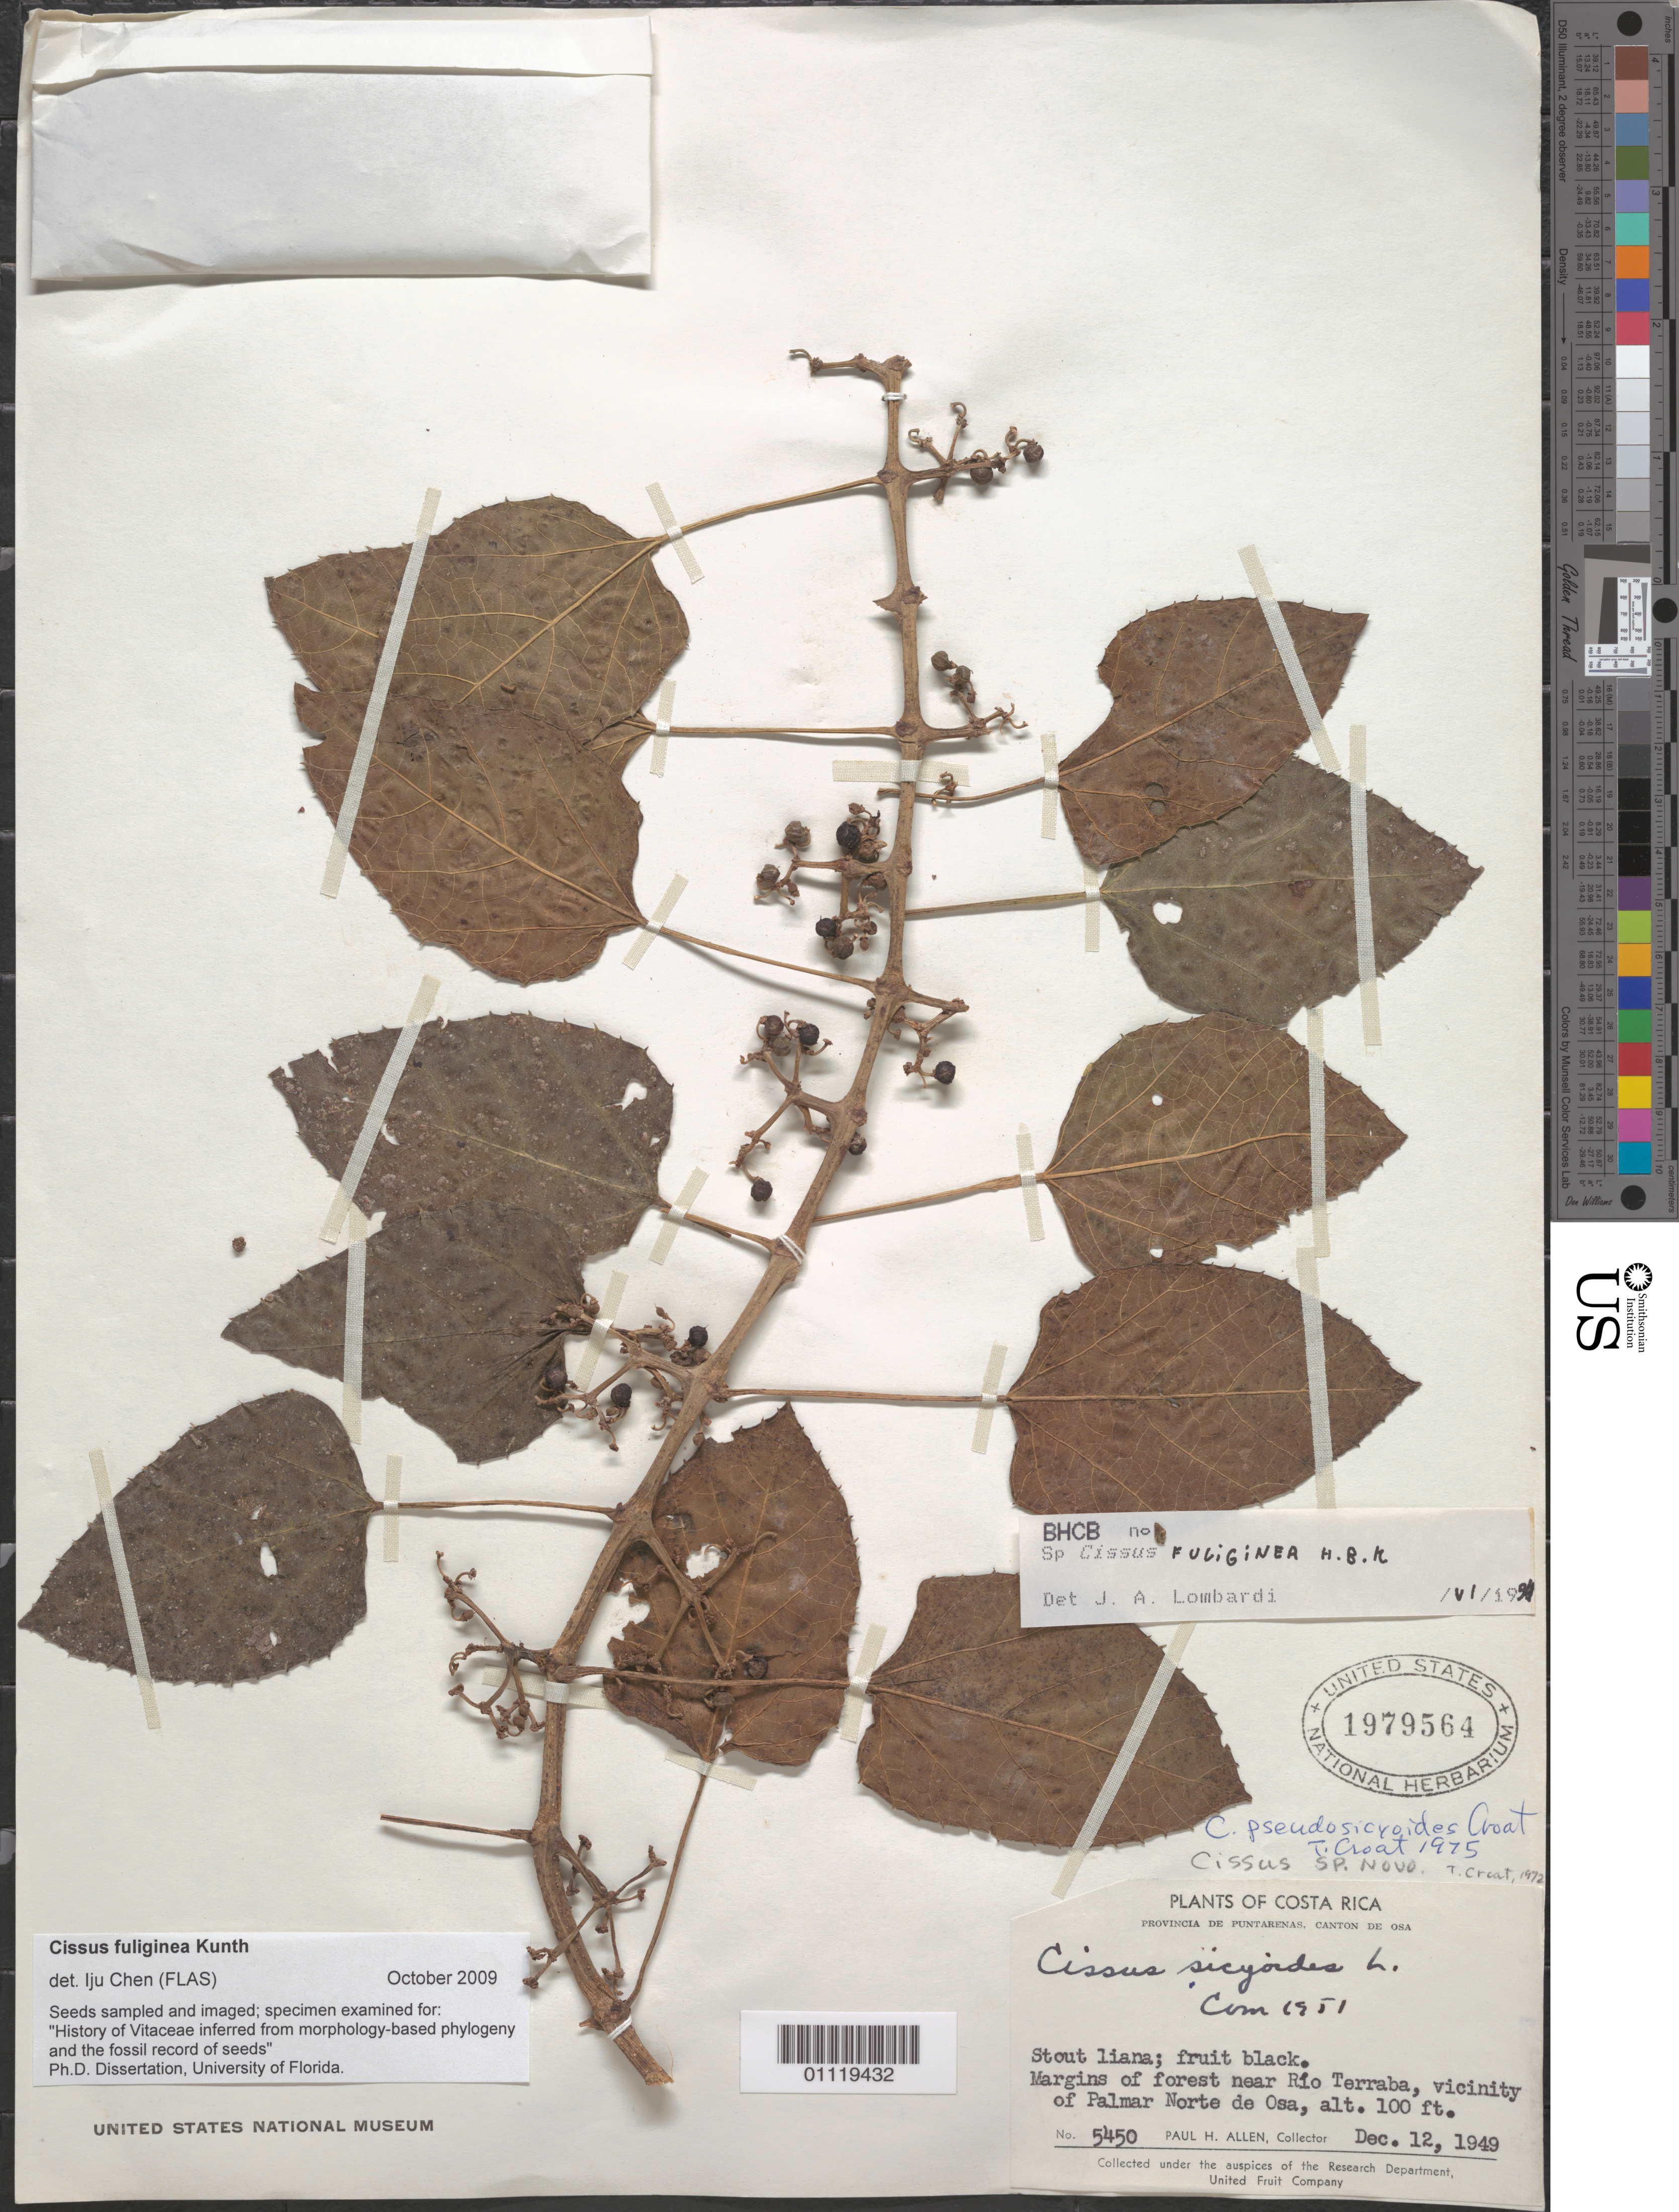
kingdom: Plantae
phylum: Tracheophyta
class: Magnoliopsida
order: Vitales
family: Vitaceae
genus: Cissus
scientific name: Cissus fuliginea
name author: Kunth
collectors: P. H. Allen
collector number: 5450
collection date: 1949-12-12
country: Costa Rica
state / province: Puntarenas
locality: Canton de Osa. Margins of forest near Rio Terraba, vicinity of Palmar Norte de Osa.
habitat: Stout liana.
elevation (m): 30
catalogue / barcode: US 1979564